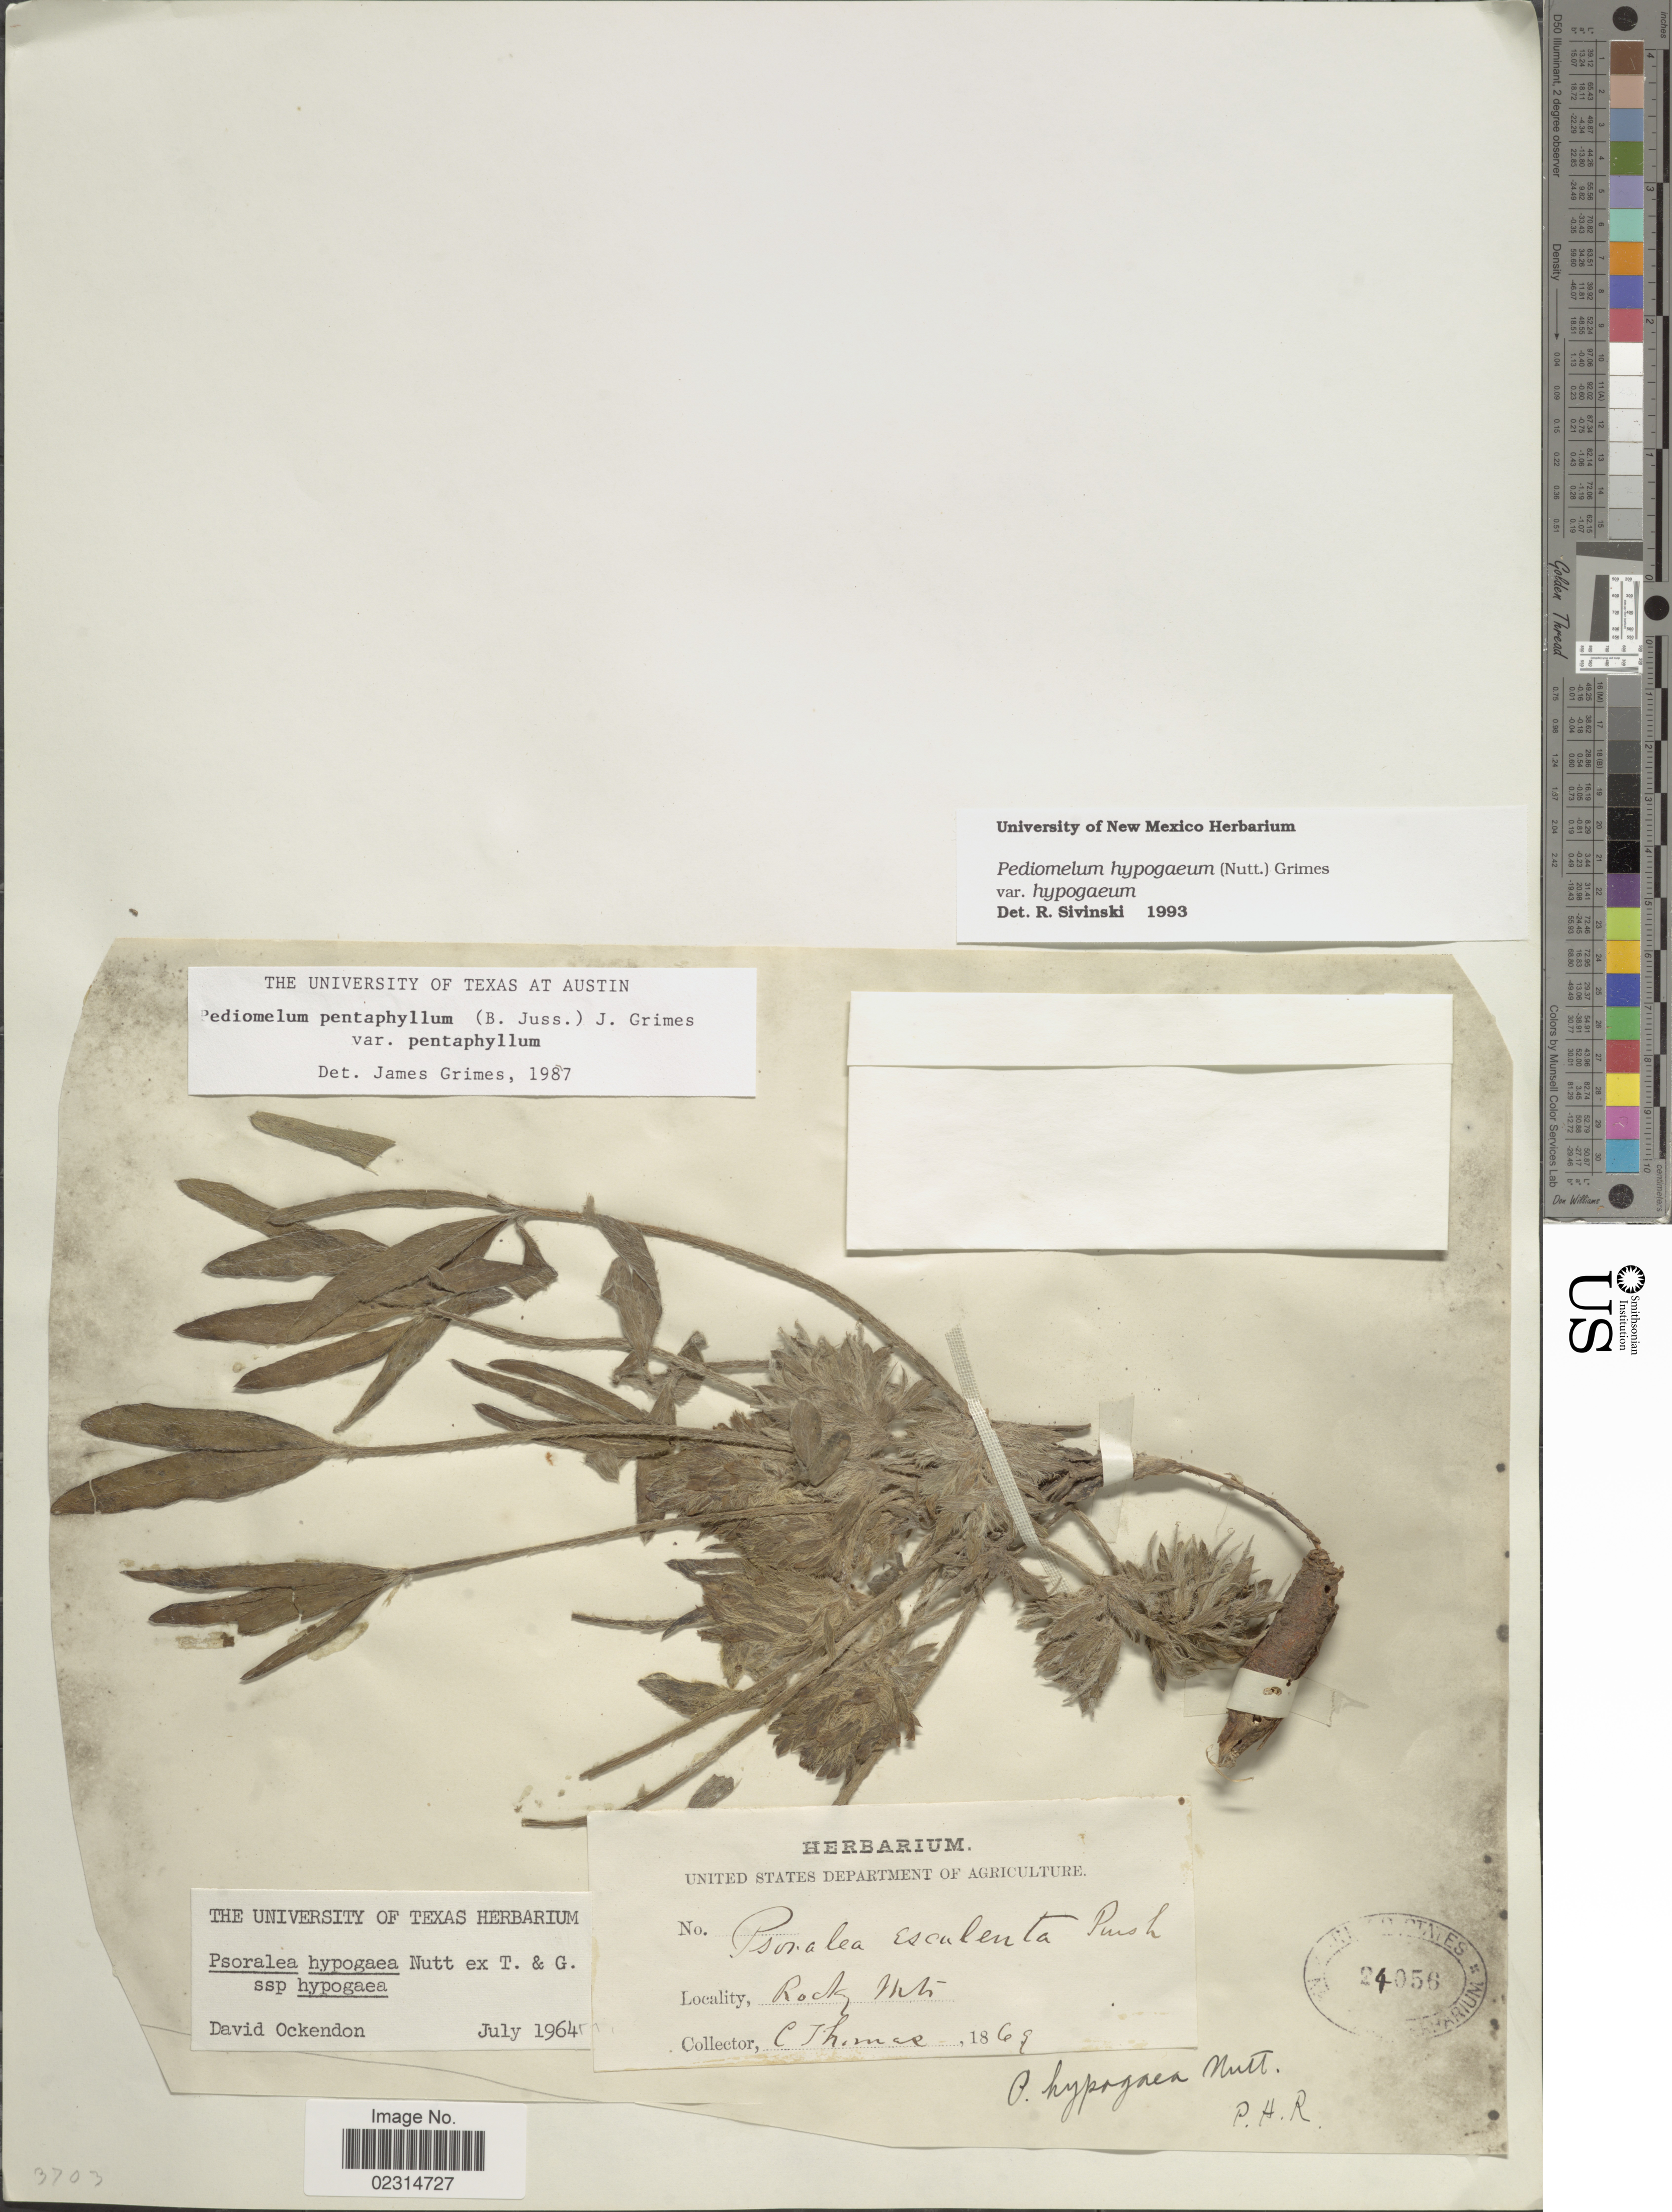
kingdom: Plantae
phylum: Tracheophyta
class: Magnoliopsida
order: Fabales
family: Fabaceae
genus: Pediomelum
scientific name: Pediomelum hypogaeum var. hypogaeum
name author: (Nutt.) Rydb.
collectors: C. Thomas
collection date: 1869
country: United States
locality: Rocky Mts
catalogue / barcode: US 24056